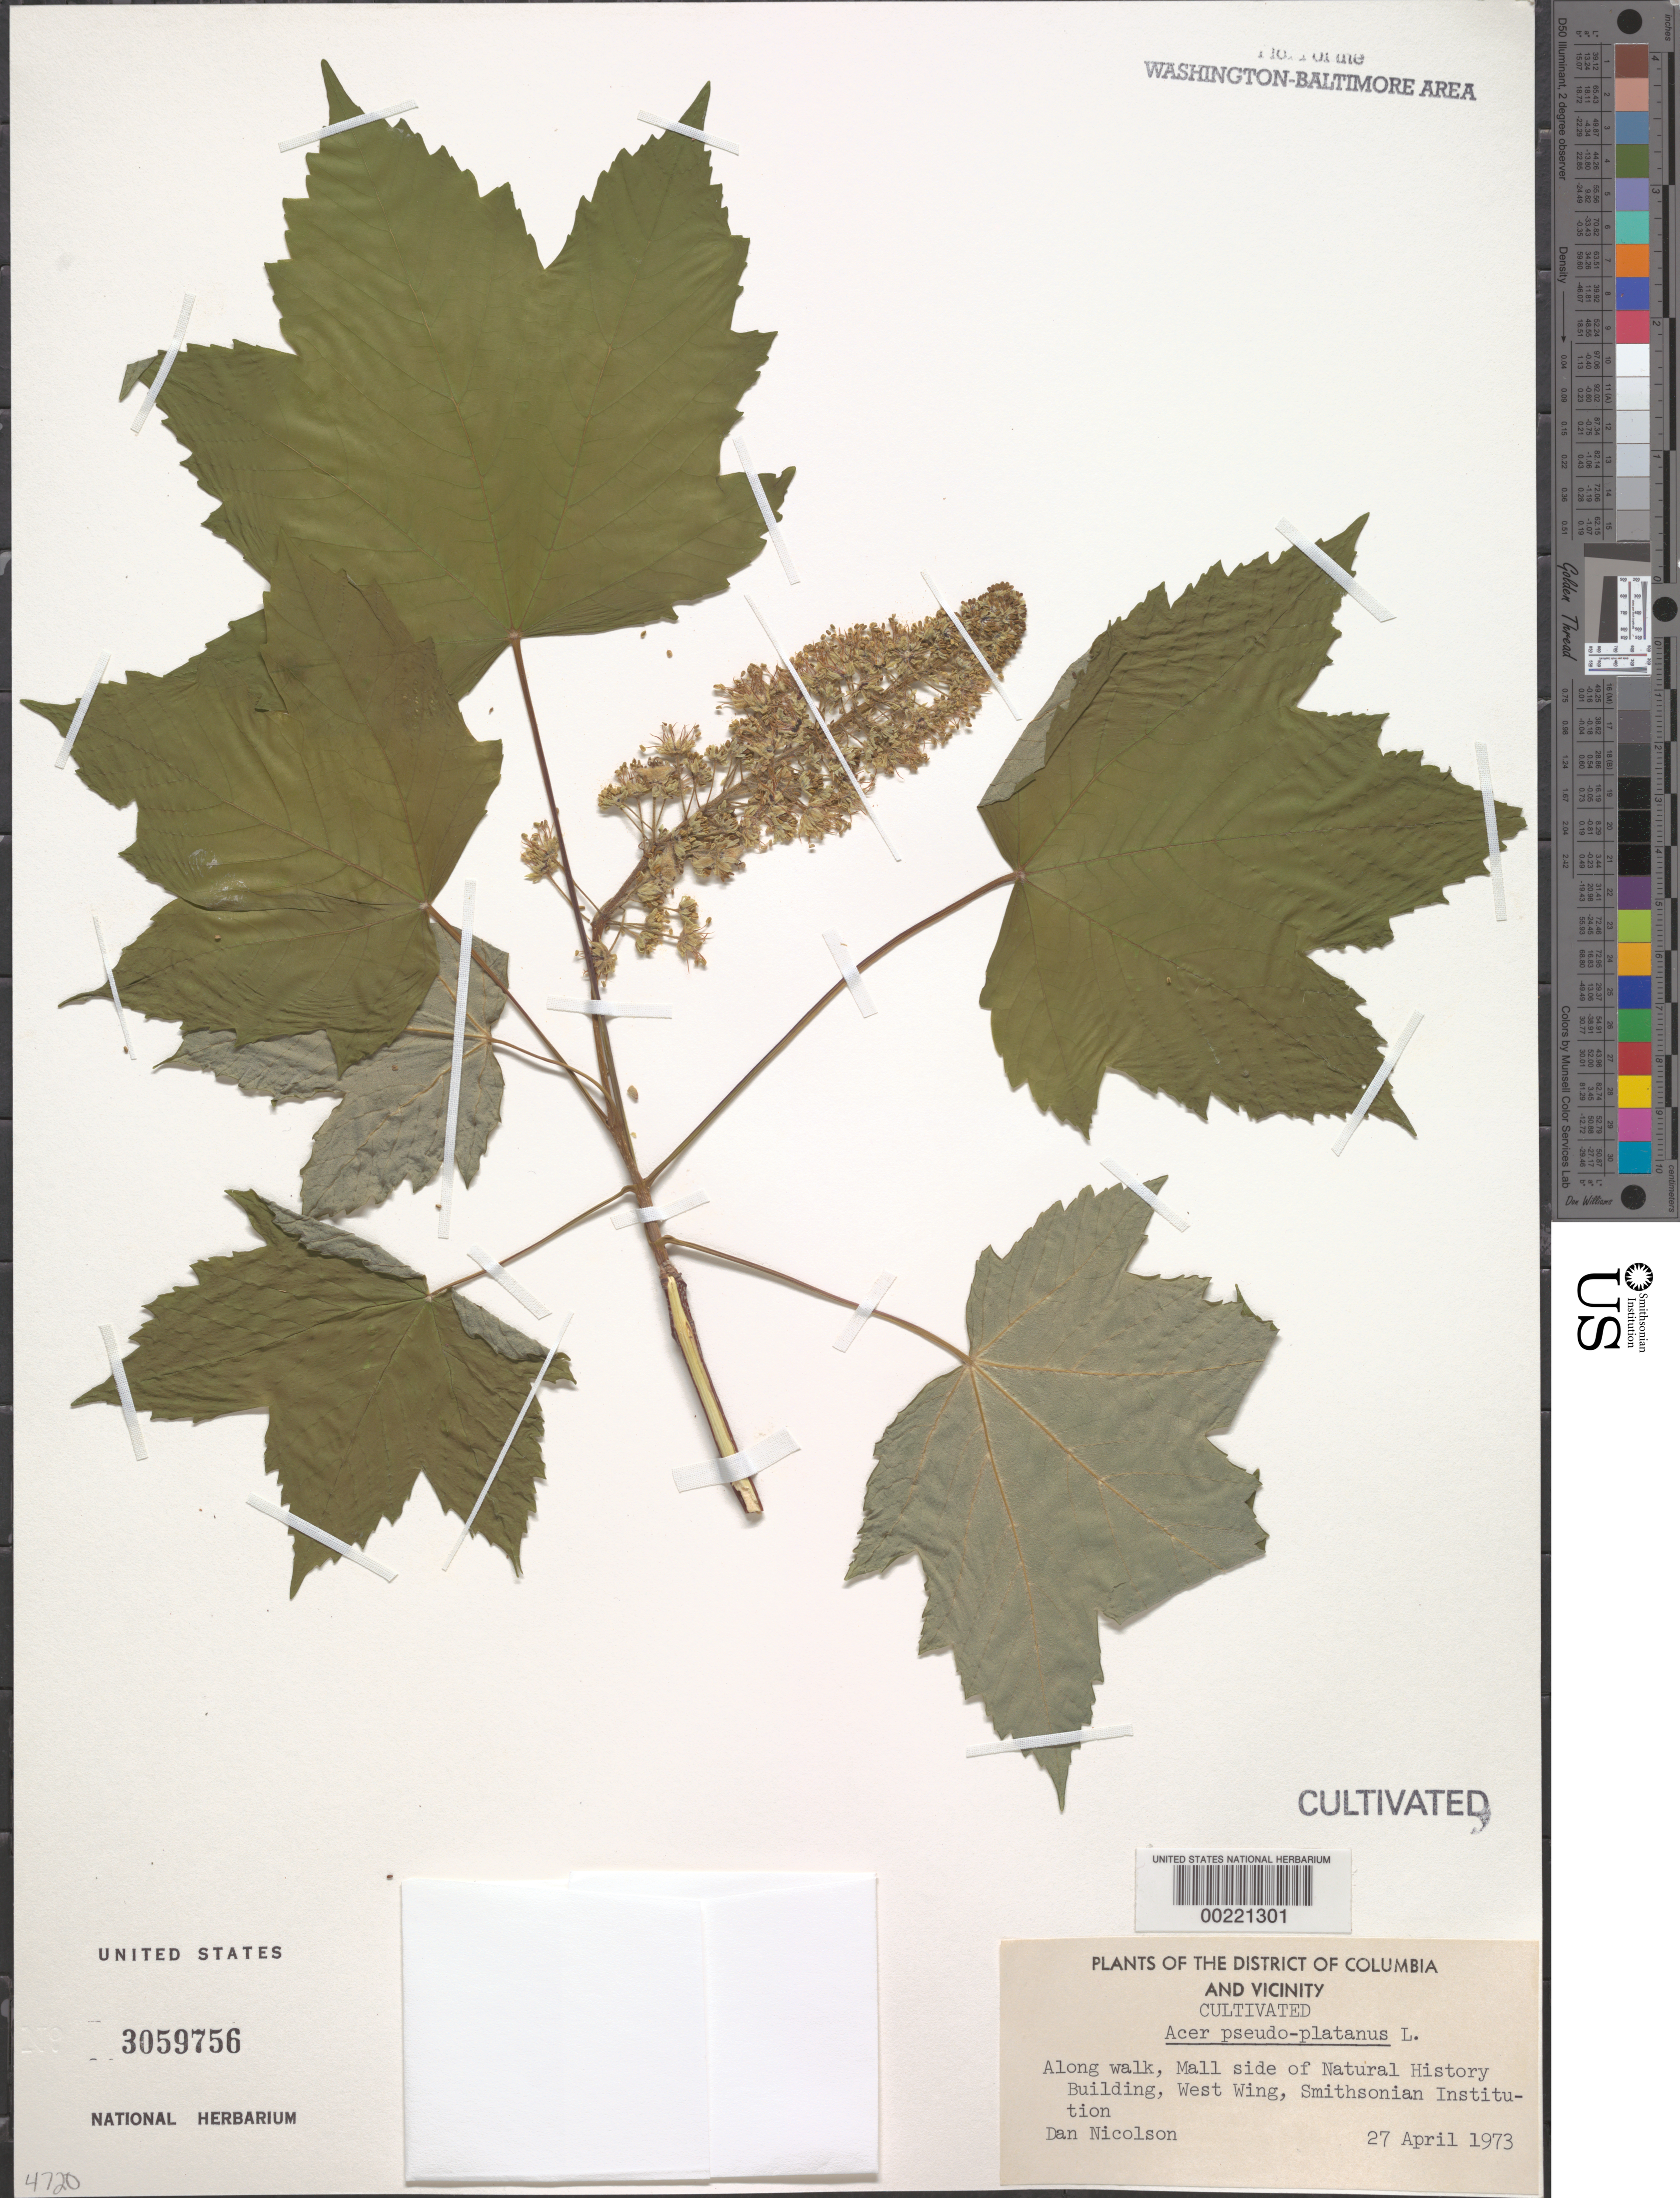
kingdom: Plantae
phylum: Tracheophyta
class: Magnoliopsida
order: Sapindales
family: Sapindaceae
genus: Acer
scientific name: Acer pseudoplatanus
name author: L.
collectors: D. H. Nicolson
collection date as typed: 27 Apr 1973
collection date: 1973-04-27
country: United States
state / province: District of Columbia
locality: Mall side of Natural History Building, west wing, Smithsonian Institution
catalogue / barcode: US 3059756